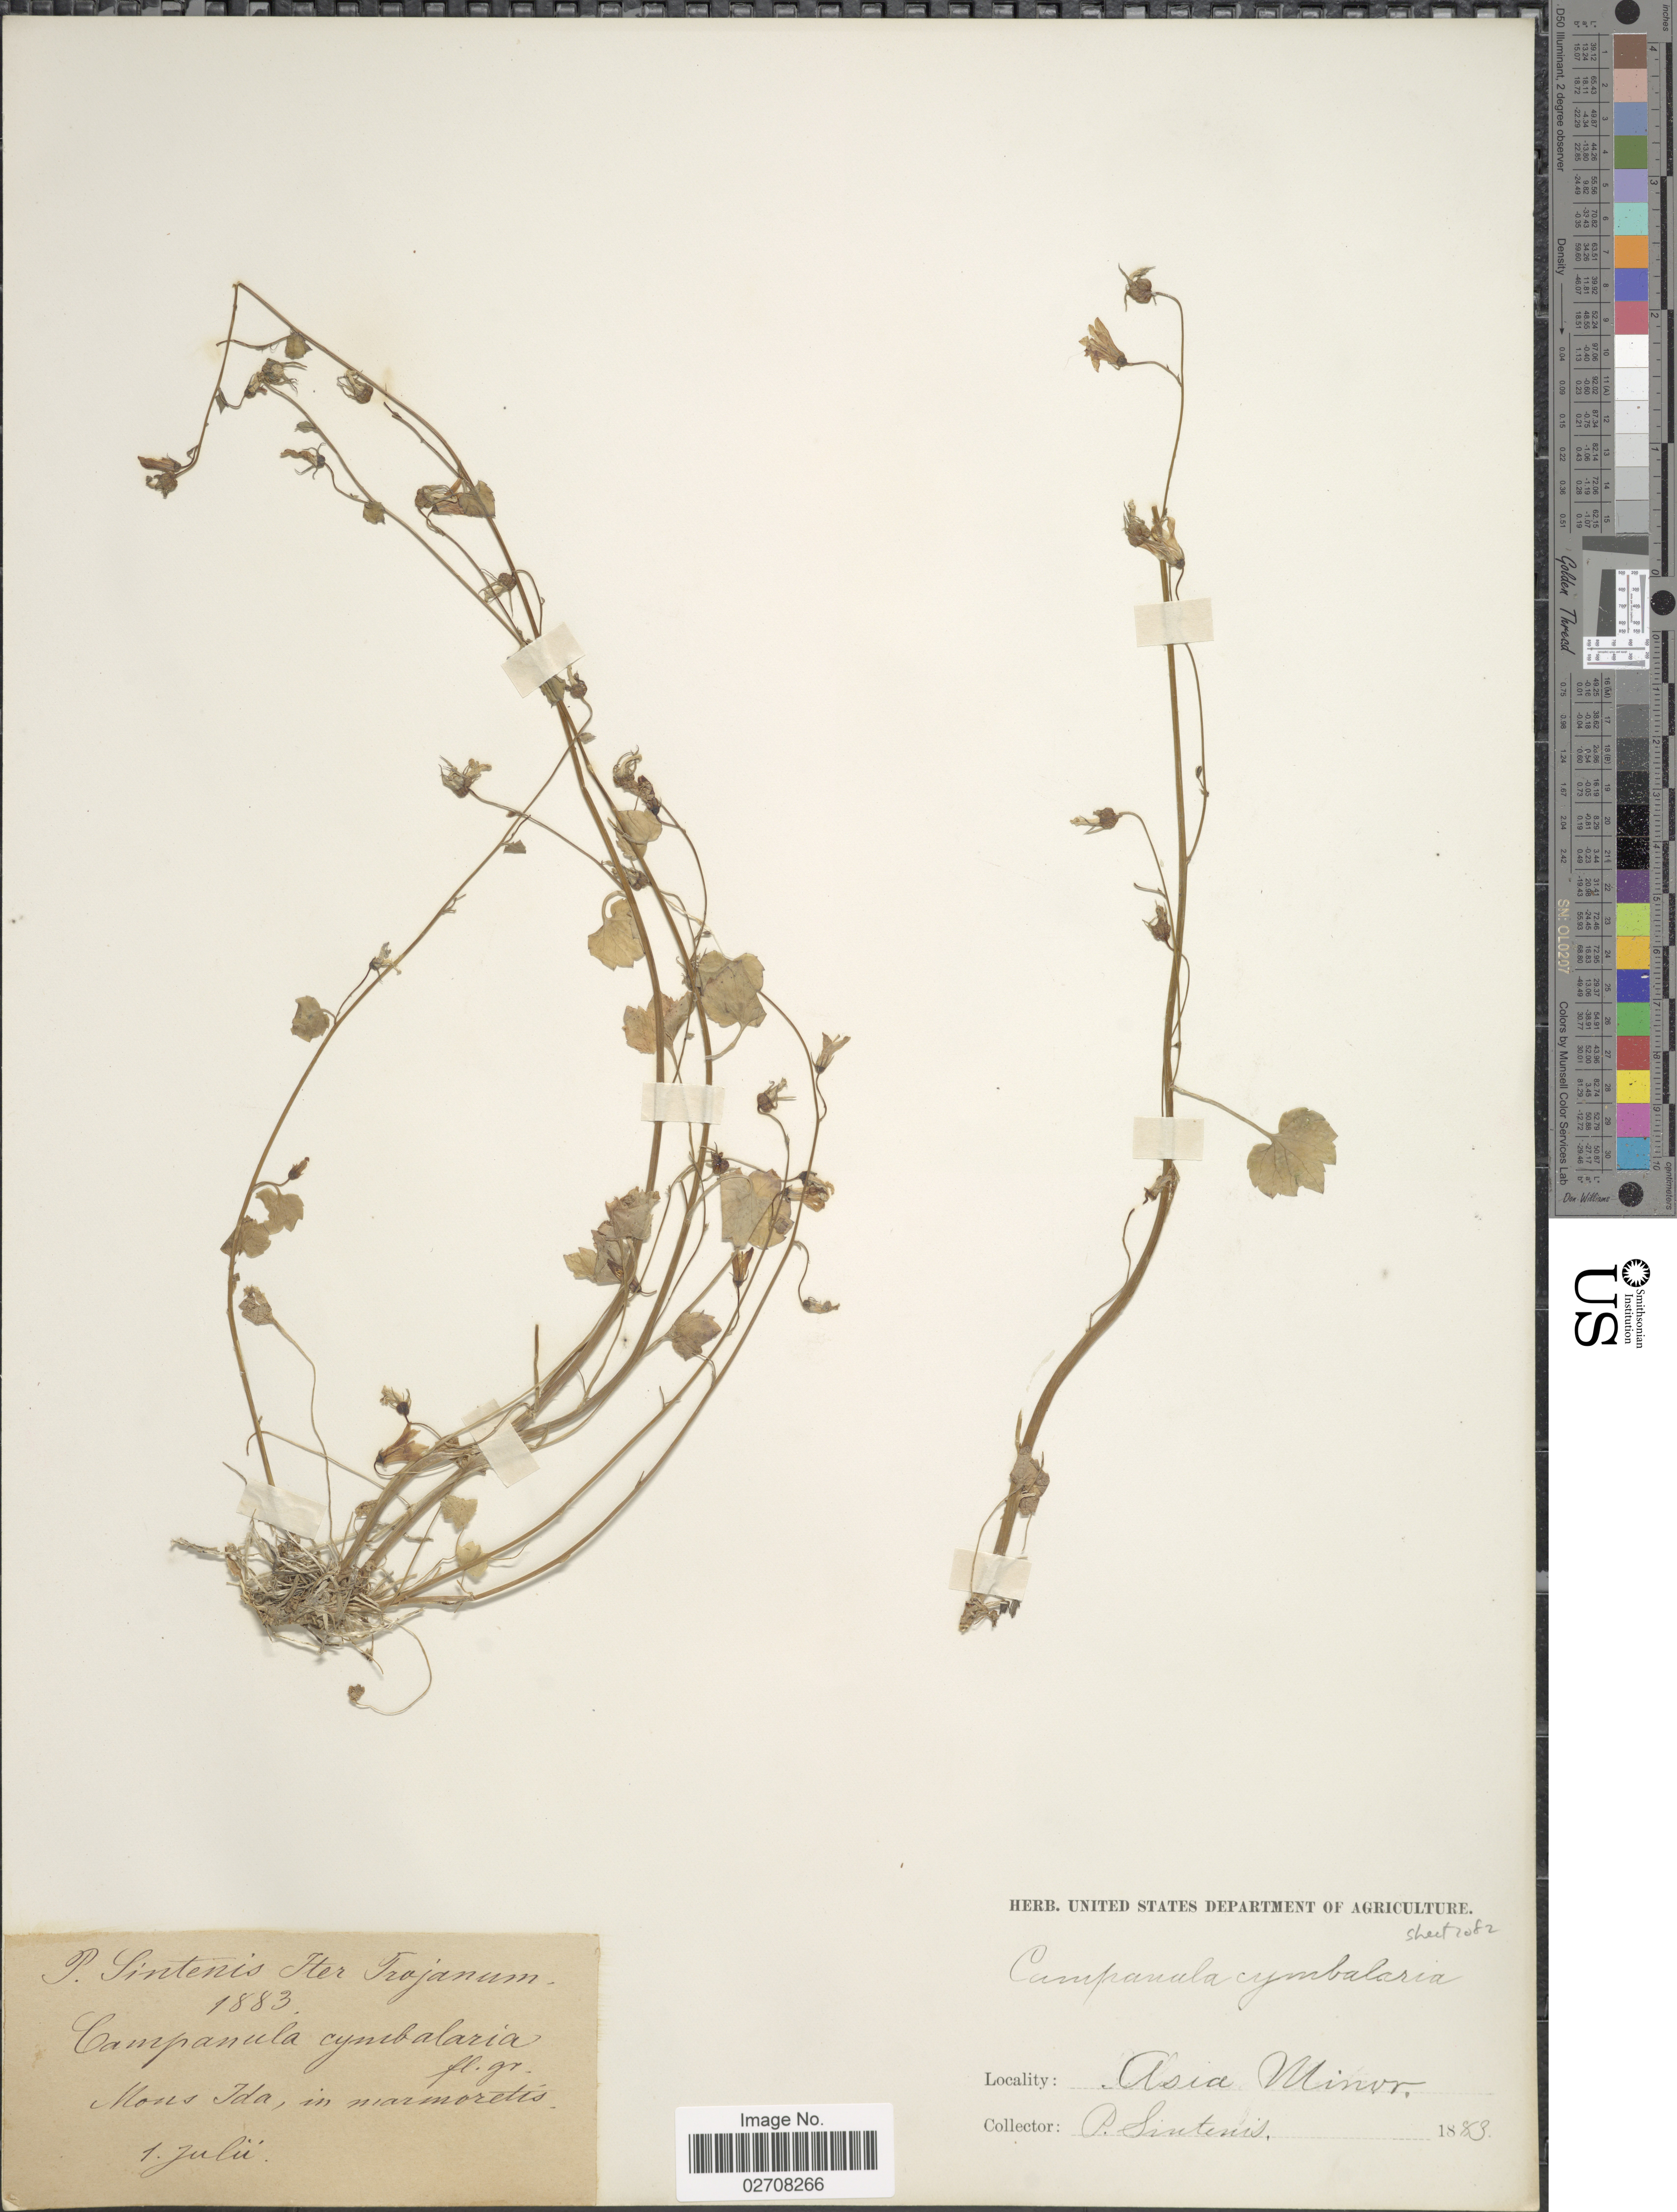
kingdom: Plantae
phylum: Tracheophyta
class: Magnoliopsida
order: Asterales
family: Campanulaceae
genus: Campanula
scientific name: Campanula cymbalaria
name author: Sm.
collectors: P. Sintenis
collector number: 652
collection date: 1883-07-01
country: Turkey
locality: Asia Minor. Mons Ida, in marmoretis.